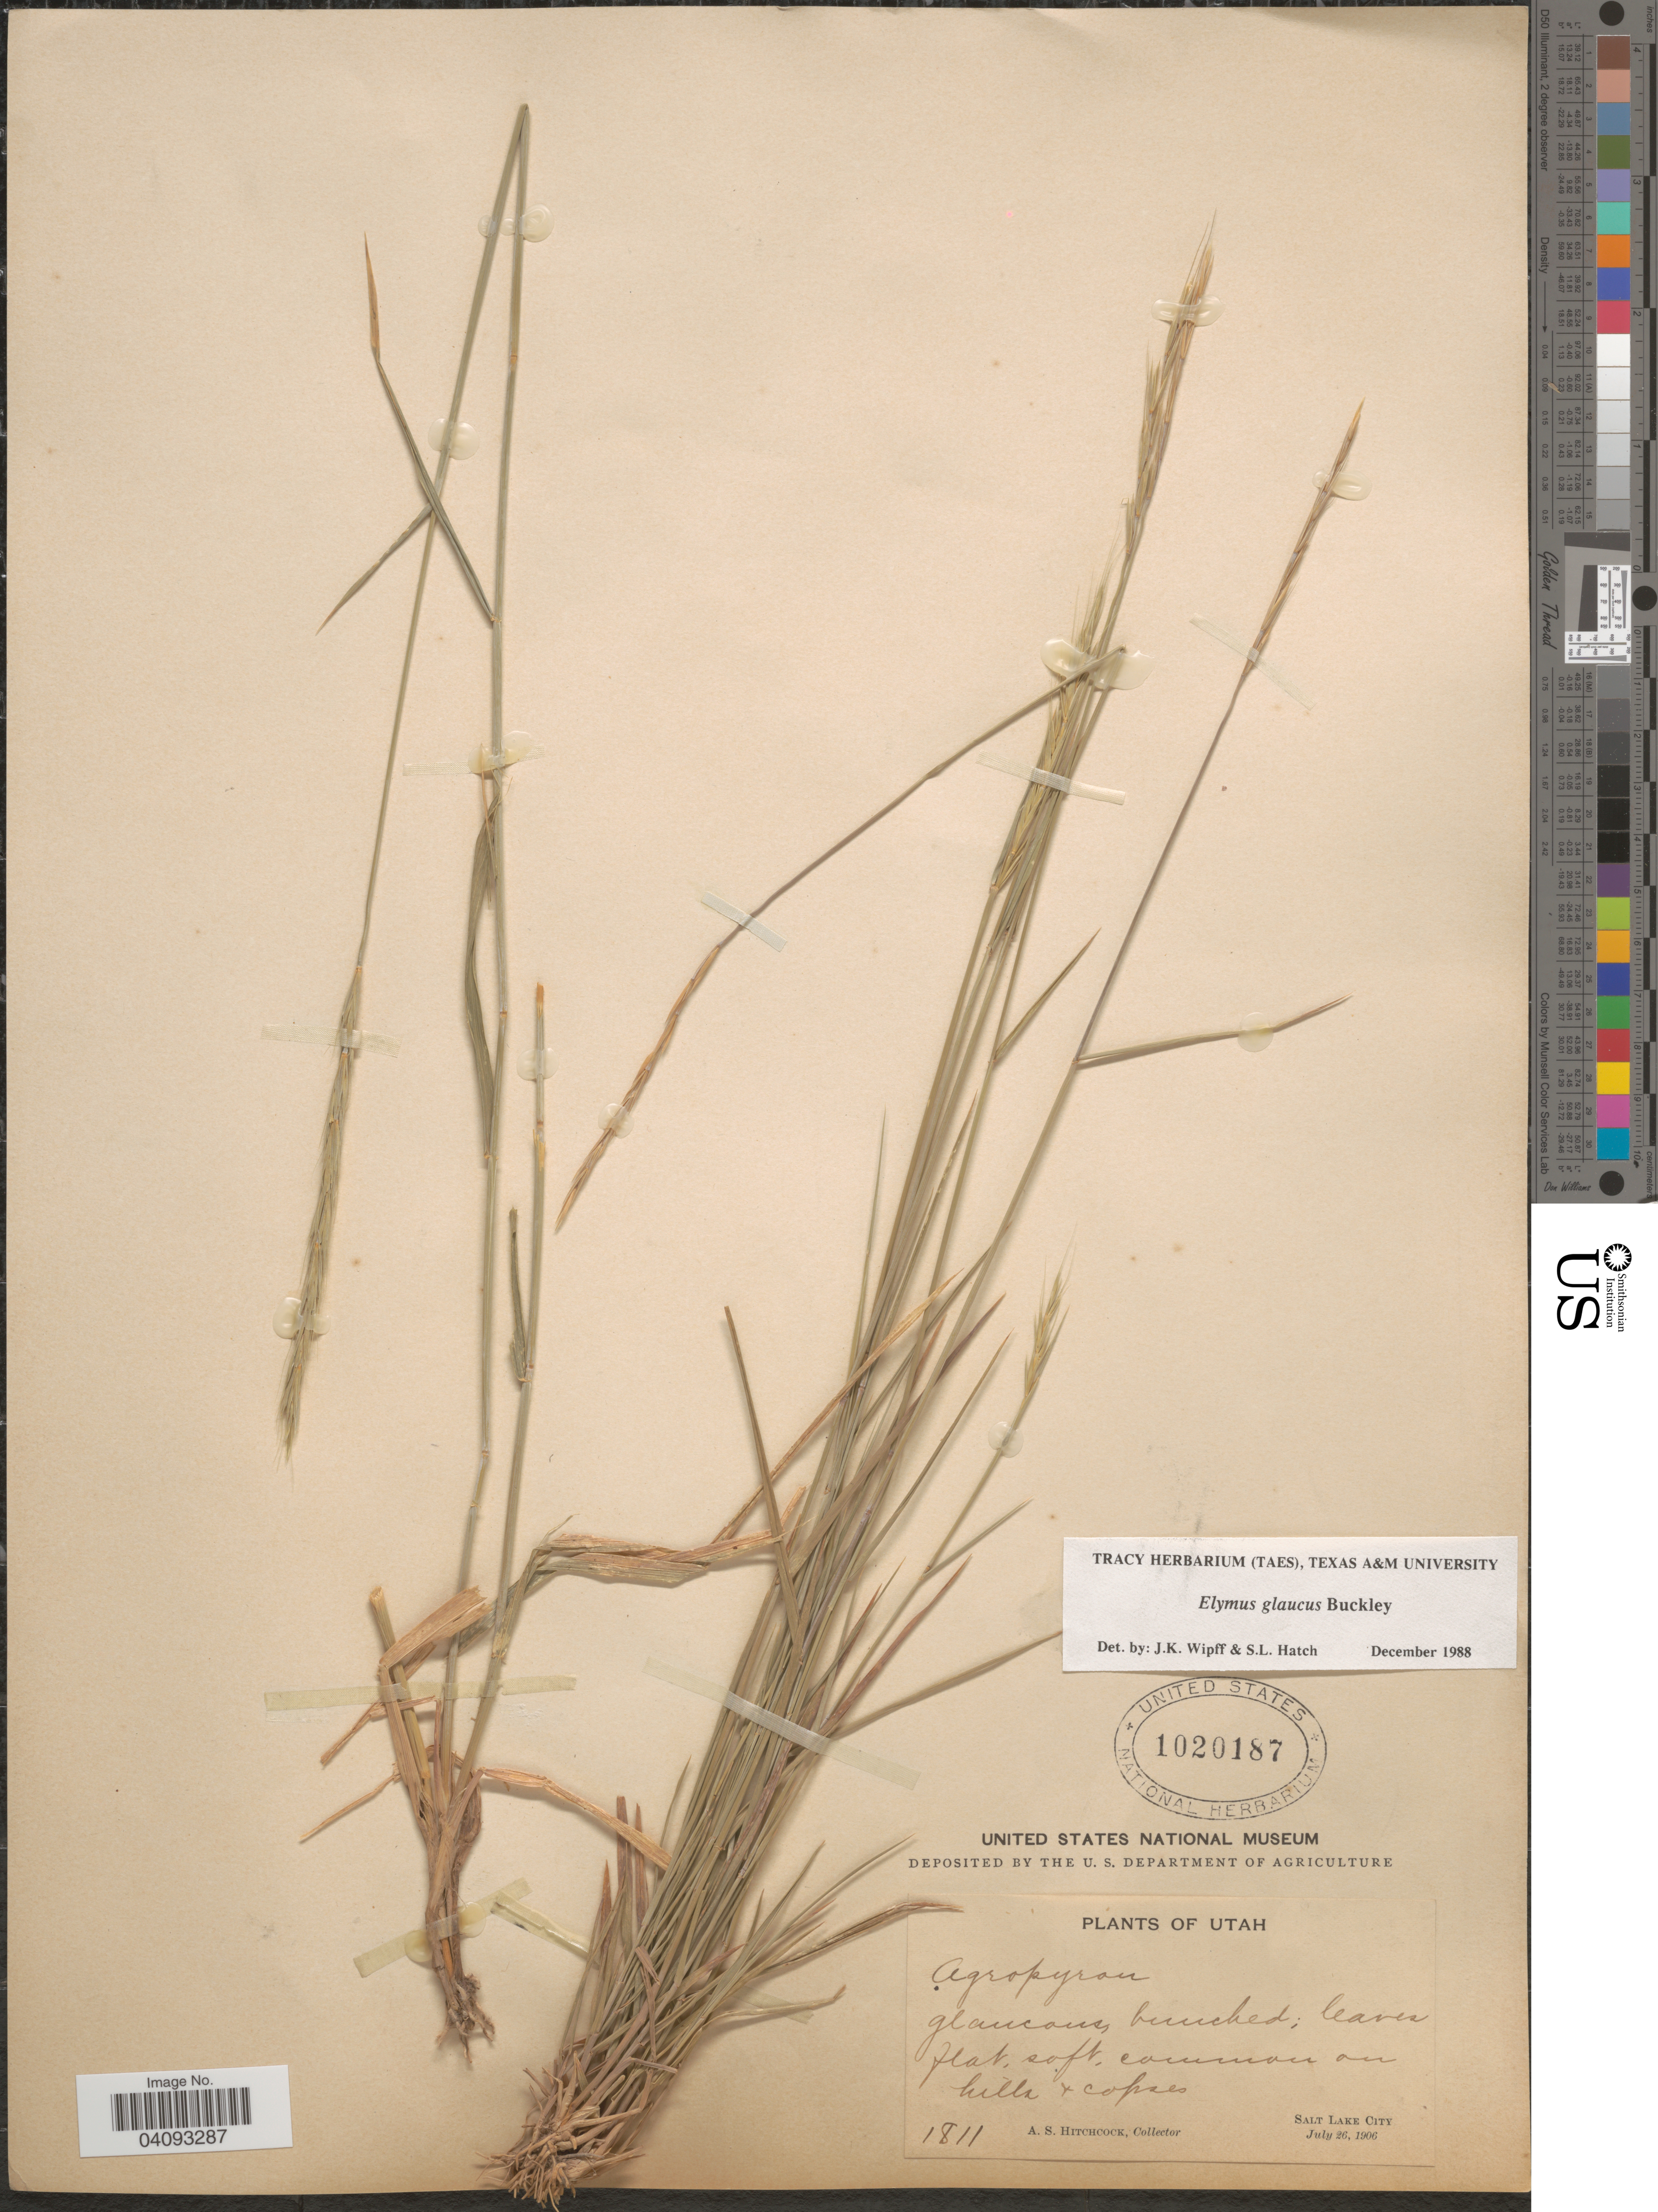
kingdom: Plantae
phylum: Tracheophyta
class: Liliopsida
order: Poales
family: Poaceae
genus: Elymus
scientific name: Elymus glaucus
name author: Buckley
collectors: A. S. Hitchcock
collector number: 1811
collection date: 1906-07-26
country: United States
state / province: Utah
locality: Common on hills & copses. Salt Lake City.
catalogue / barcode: US 1020187